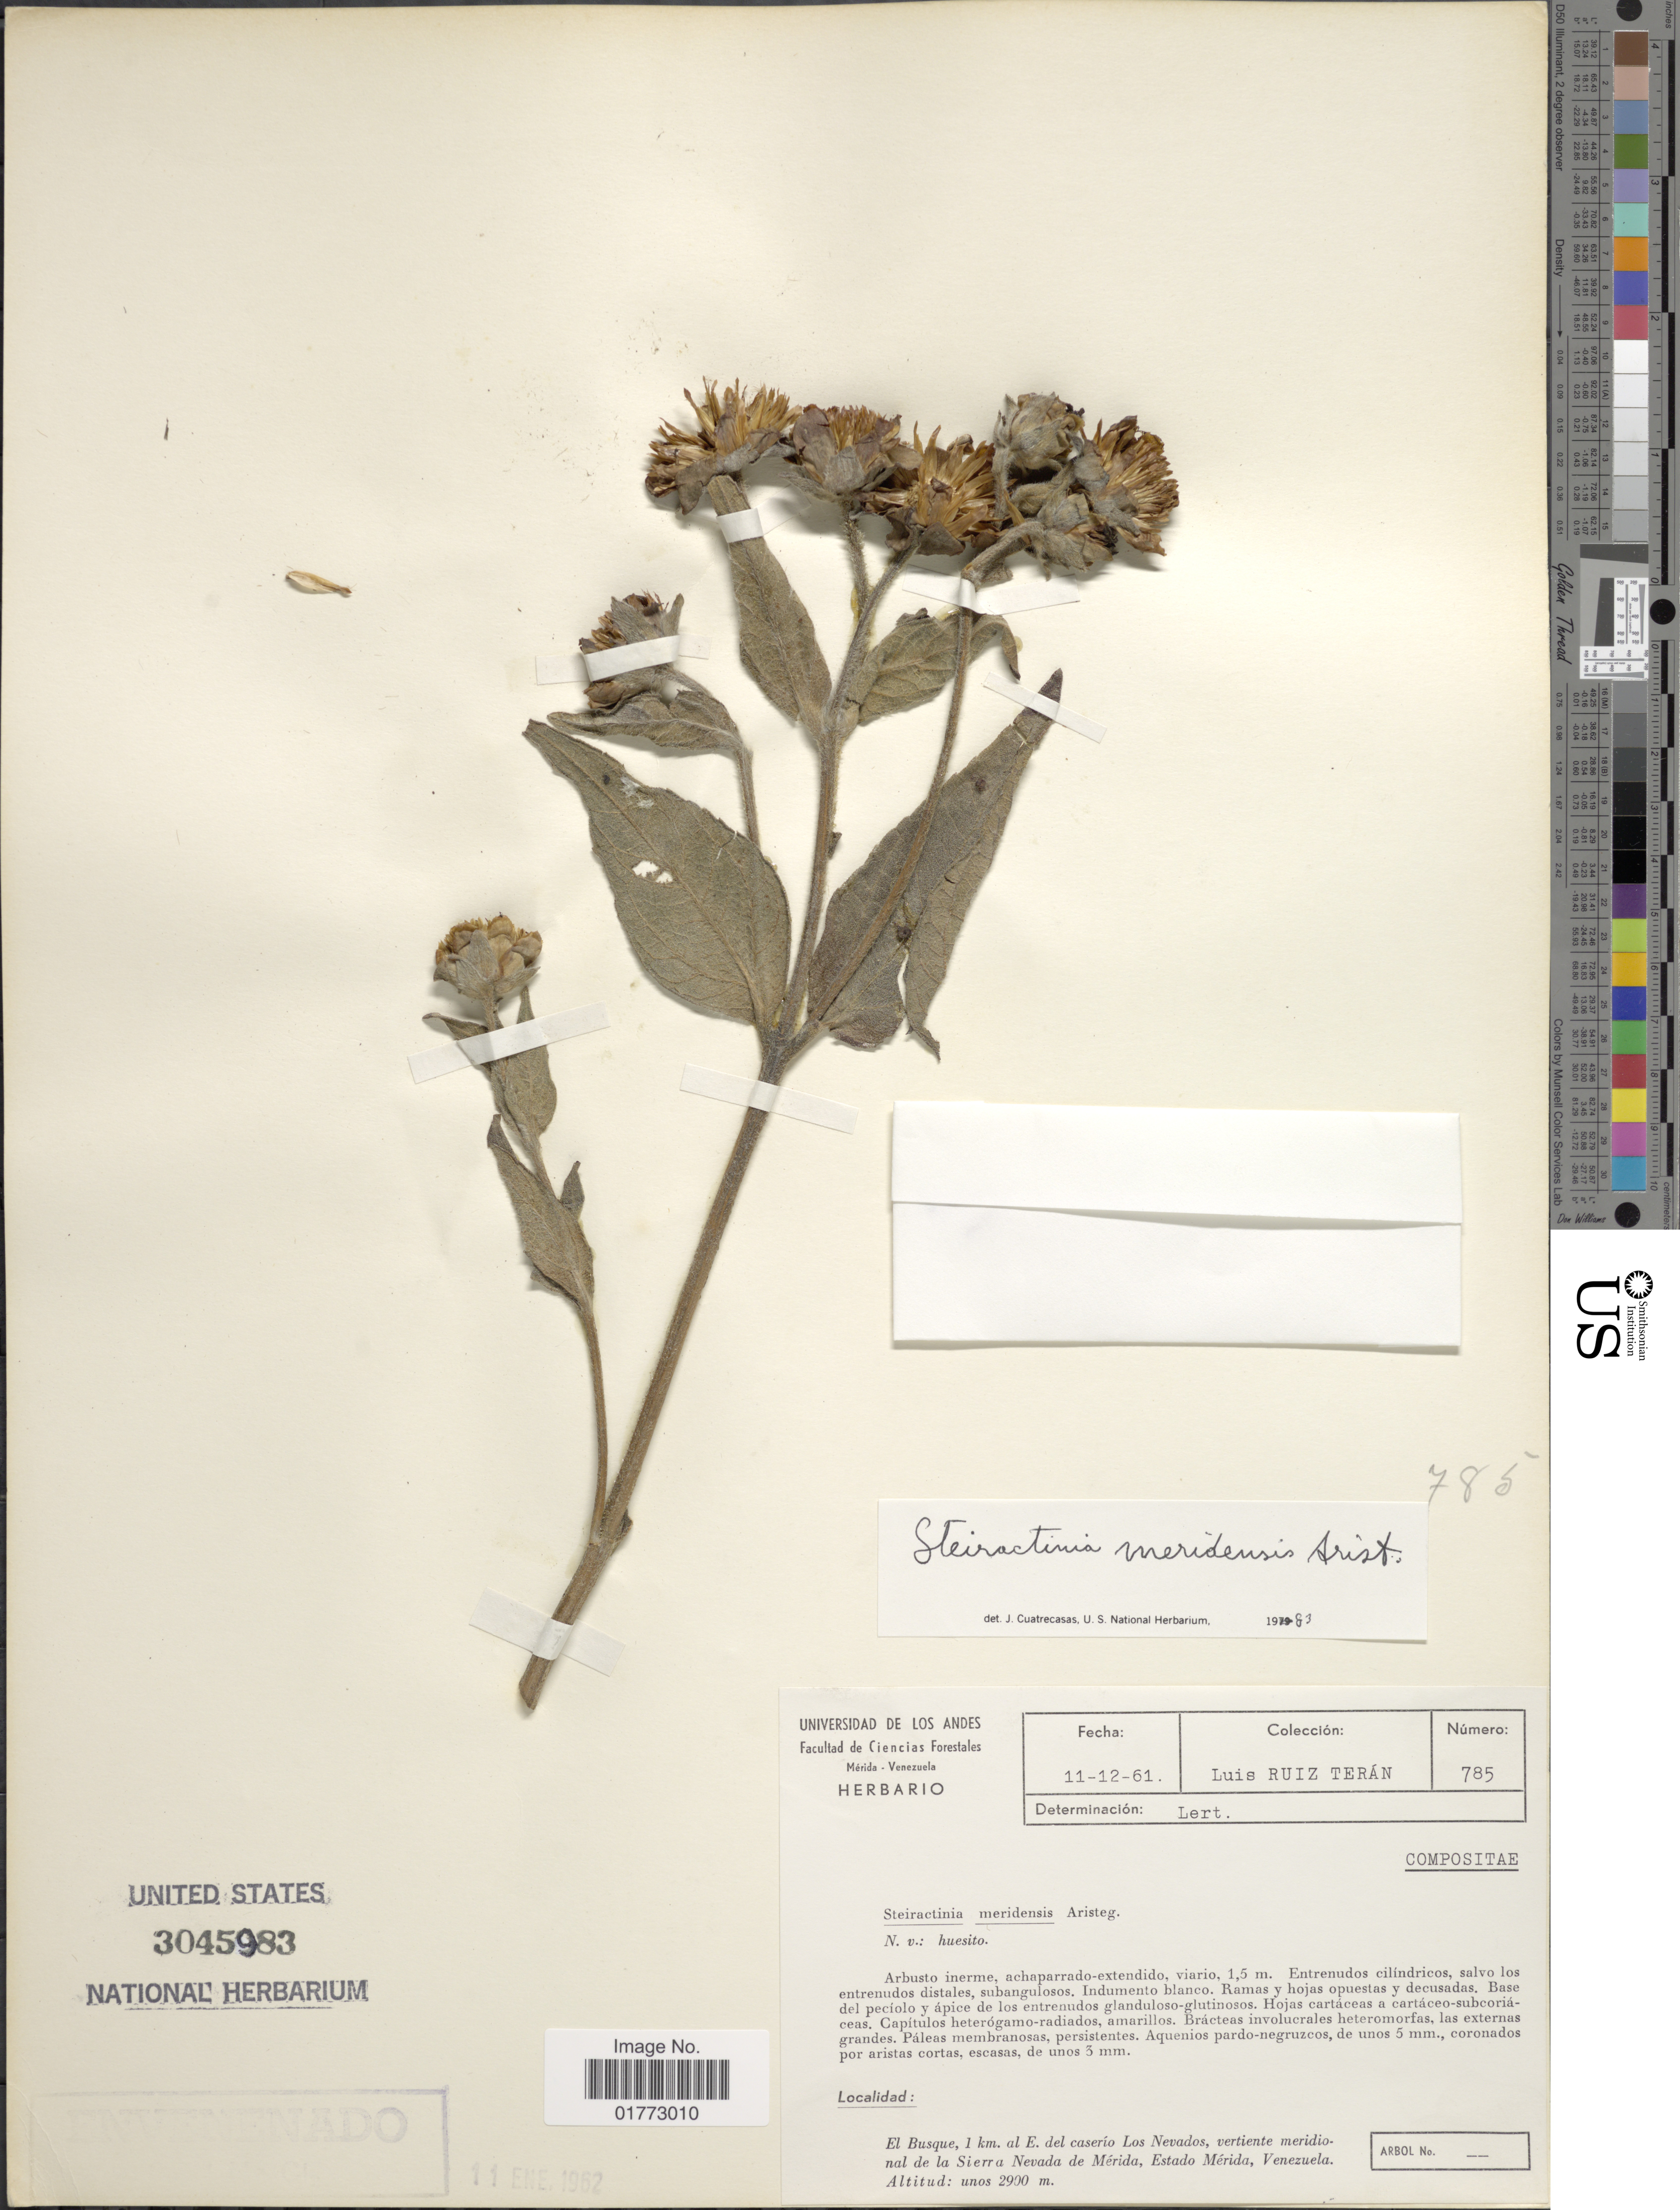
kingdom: Plantae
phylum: Tracheophyta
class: Magnoliopsida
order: Asterales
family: Asteraceae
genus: Steiractinia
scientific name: Steiractinia meridensis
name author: Aristeg.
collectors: L. Teran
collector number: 785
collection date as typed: Transcribed d/m/y: 11/12/61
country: Venezuela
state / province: Mérida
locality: El Busque, 1 km. al E. del caserio Los Nevados, vertiente meridional de la Sierra Nevada de Merida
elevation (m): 2900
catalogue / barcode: US 3045983